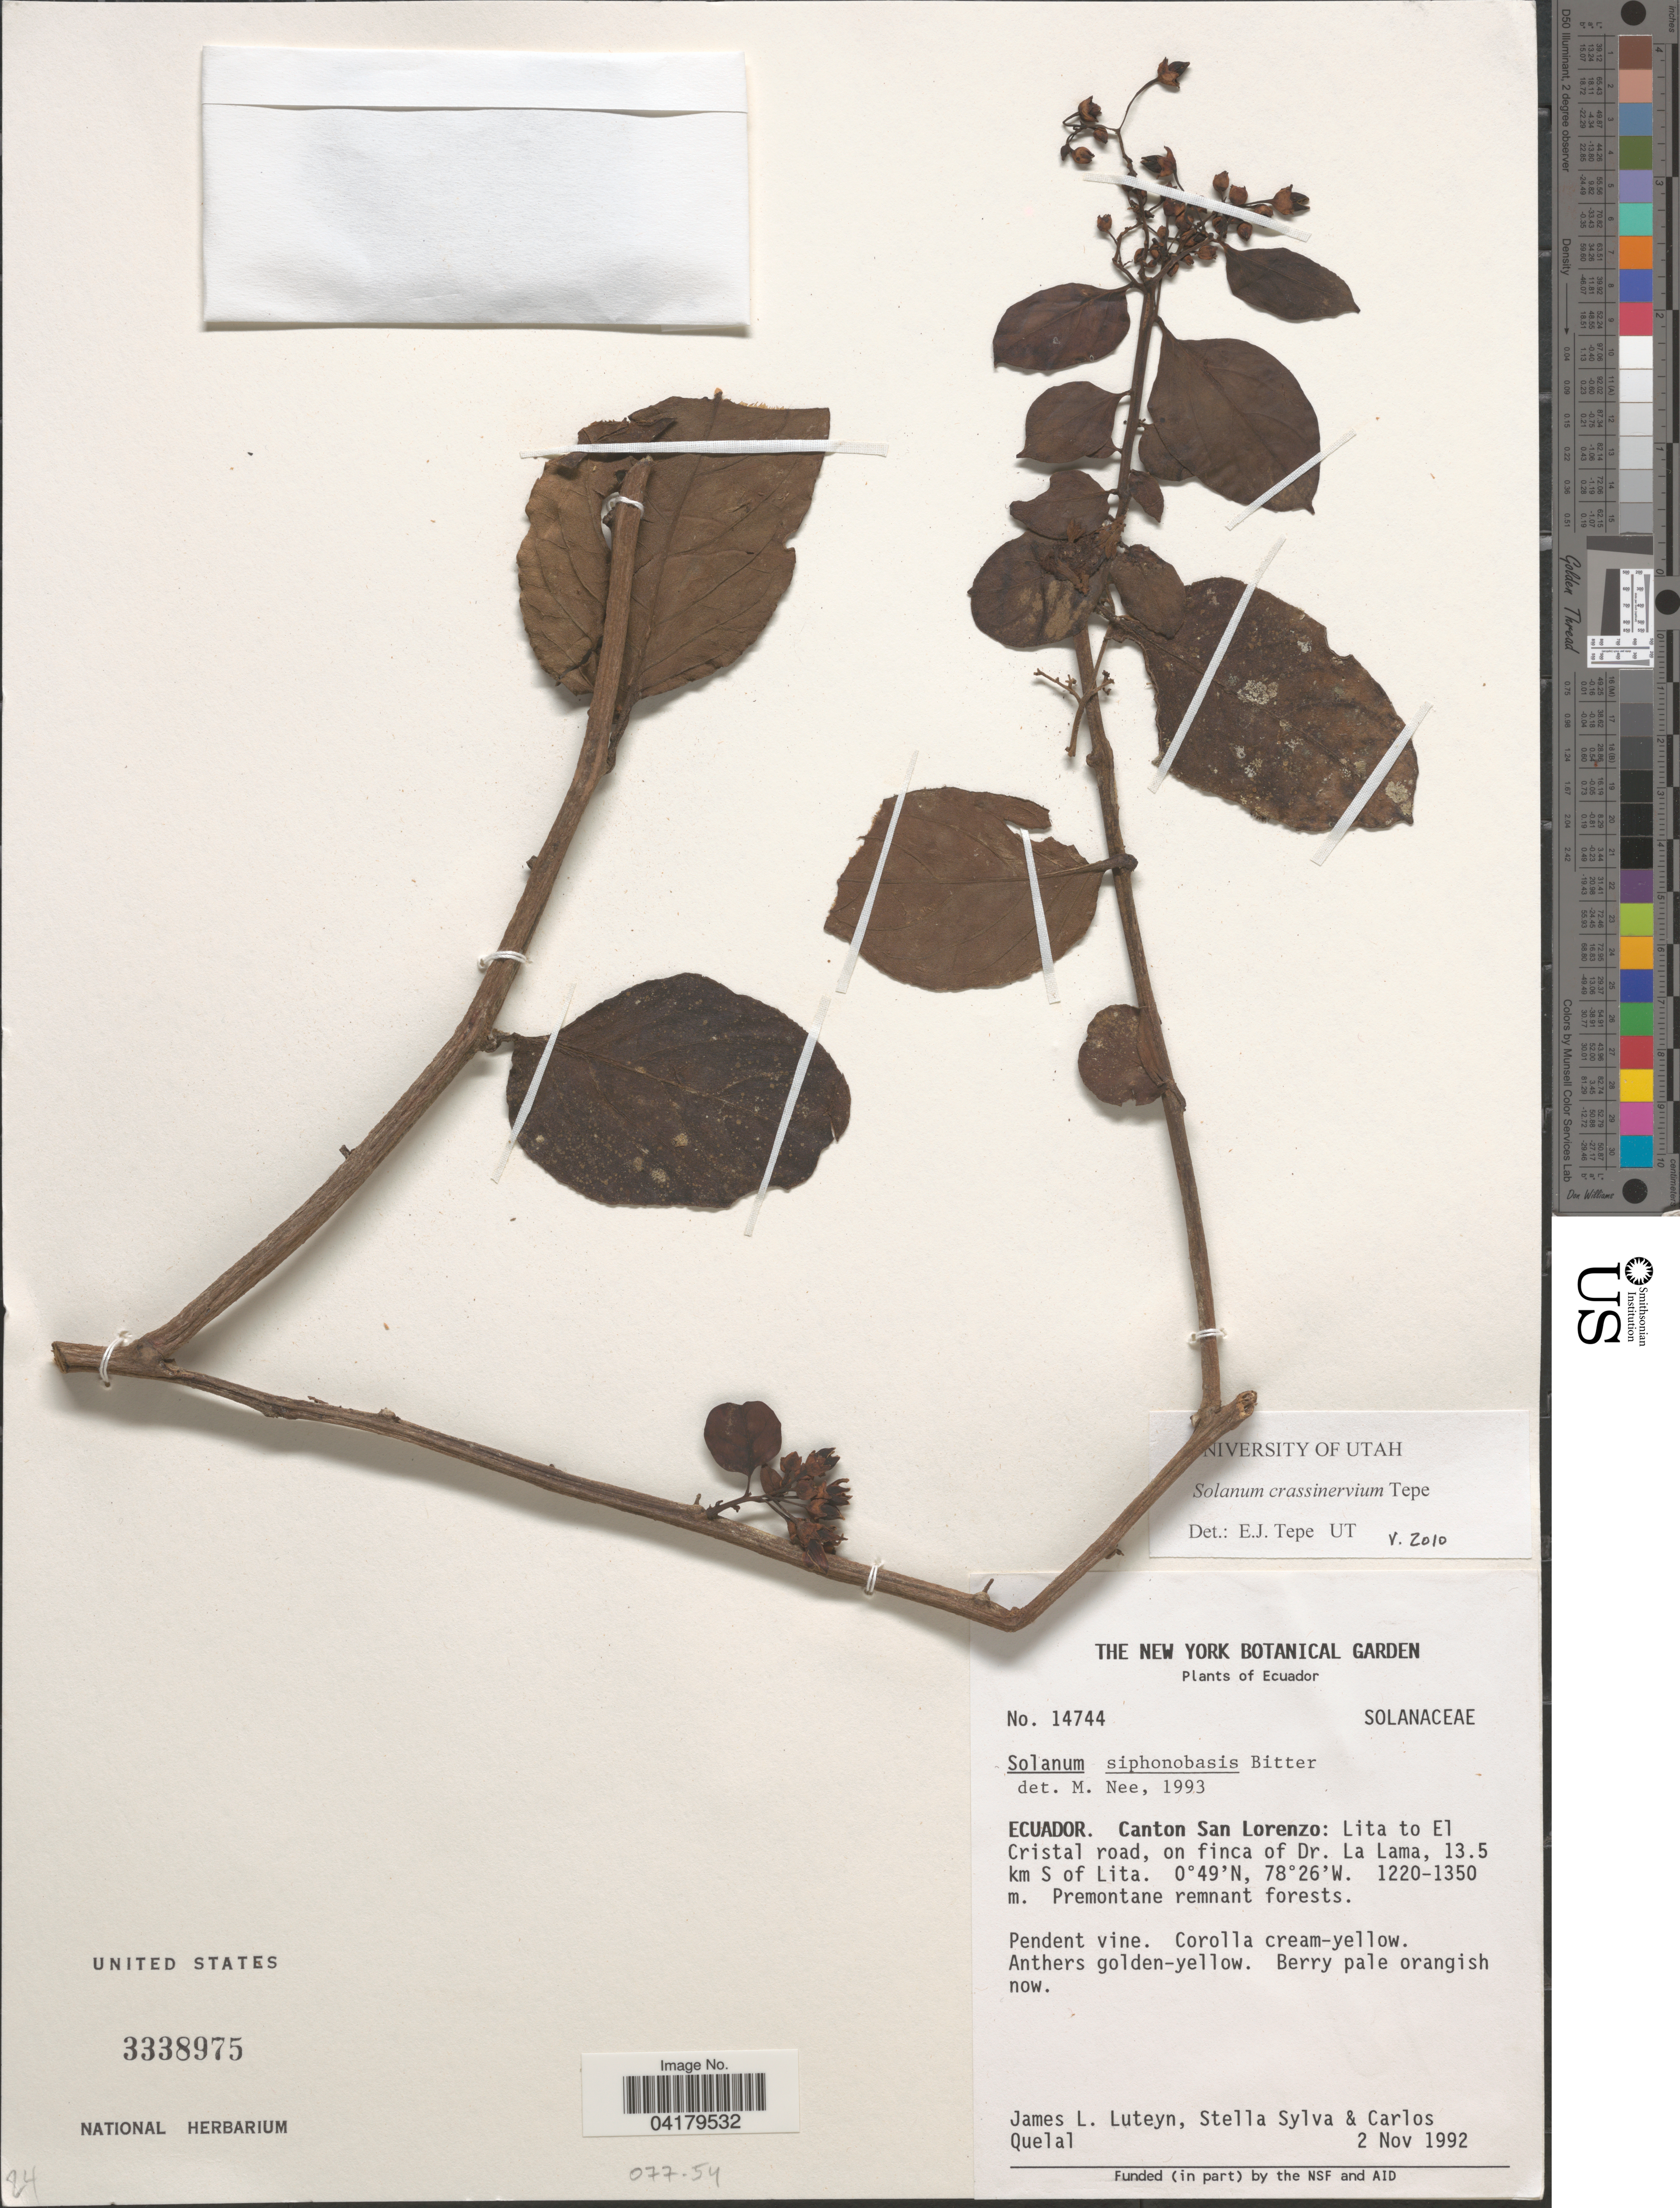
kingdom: Plantae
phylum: Tracheophyta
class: Magnoliopsida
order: Solanales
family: Solanaceae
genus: Solanum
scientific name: Solanum crassinervium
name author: Tepe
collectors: J. Luteyn, S. Sylva & C. Quelal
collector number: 14744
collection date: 1992-11-02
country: Ecuador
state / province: Esmeraldas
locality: Canton San Lorenzo: Lita to El Cristal road, on finca of Dr. La Lama, 13.5 km S of Lita.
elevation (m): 1220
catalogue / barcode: US 3338975